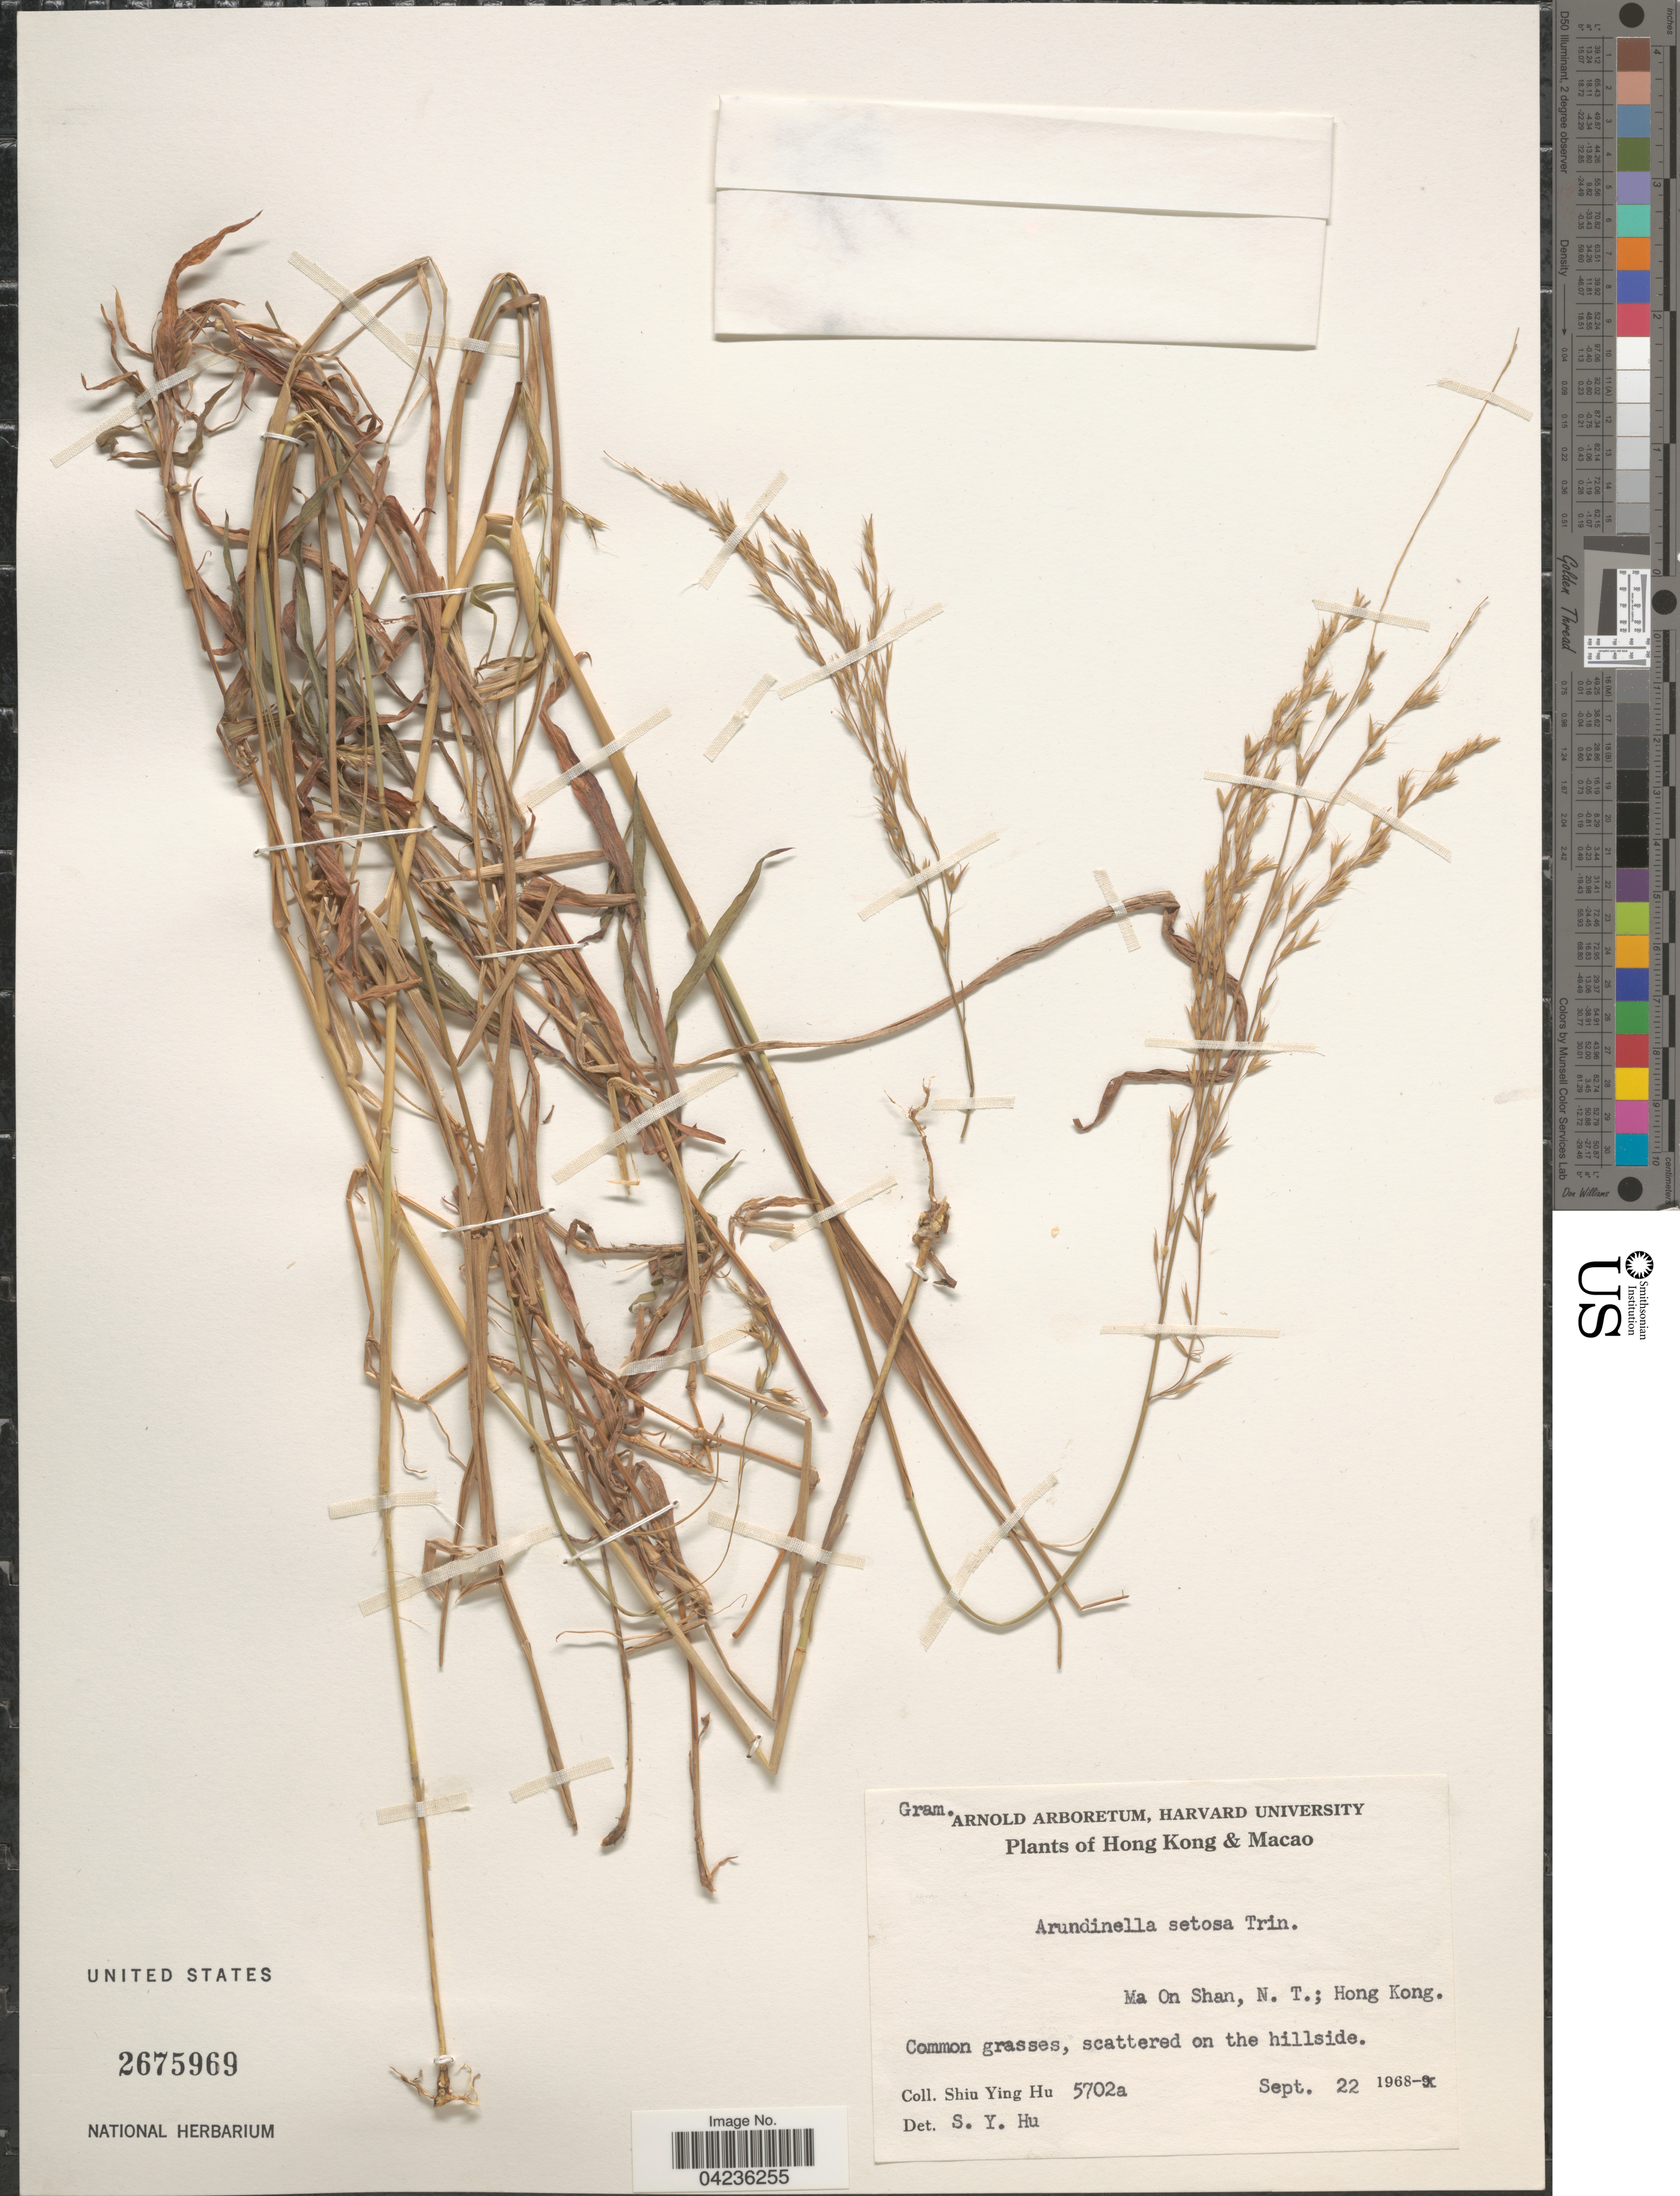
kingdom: Plantae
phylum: Tracheophyta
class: Liliopsida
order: Poales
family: Poaceae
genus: Arundinella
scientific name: Arundinella setosa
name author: Trin.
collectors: S. Y. Hu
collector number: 5702a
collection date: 1968-09-22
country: China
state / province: Hong Kong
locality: Hong Kong & Macao. Ma On Shan, N. T.; Hong Kong.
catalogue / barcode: US 2675969